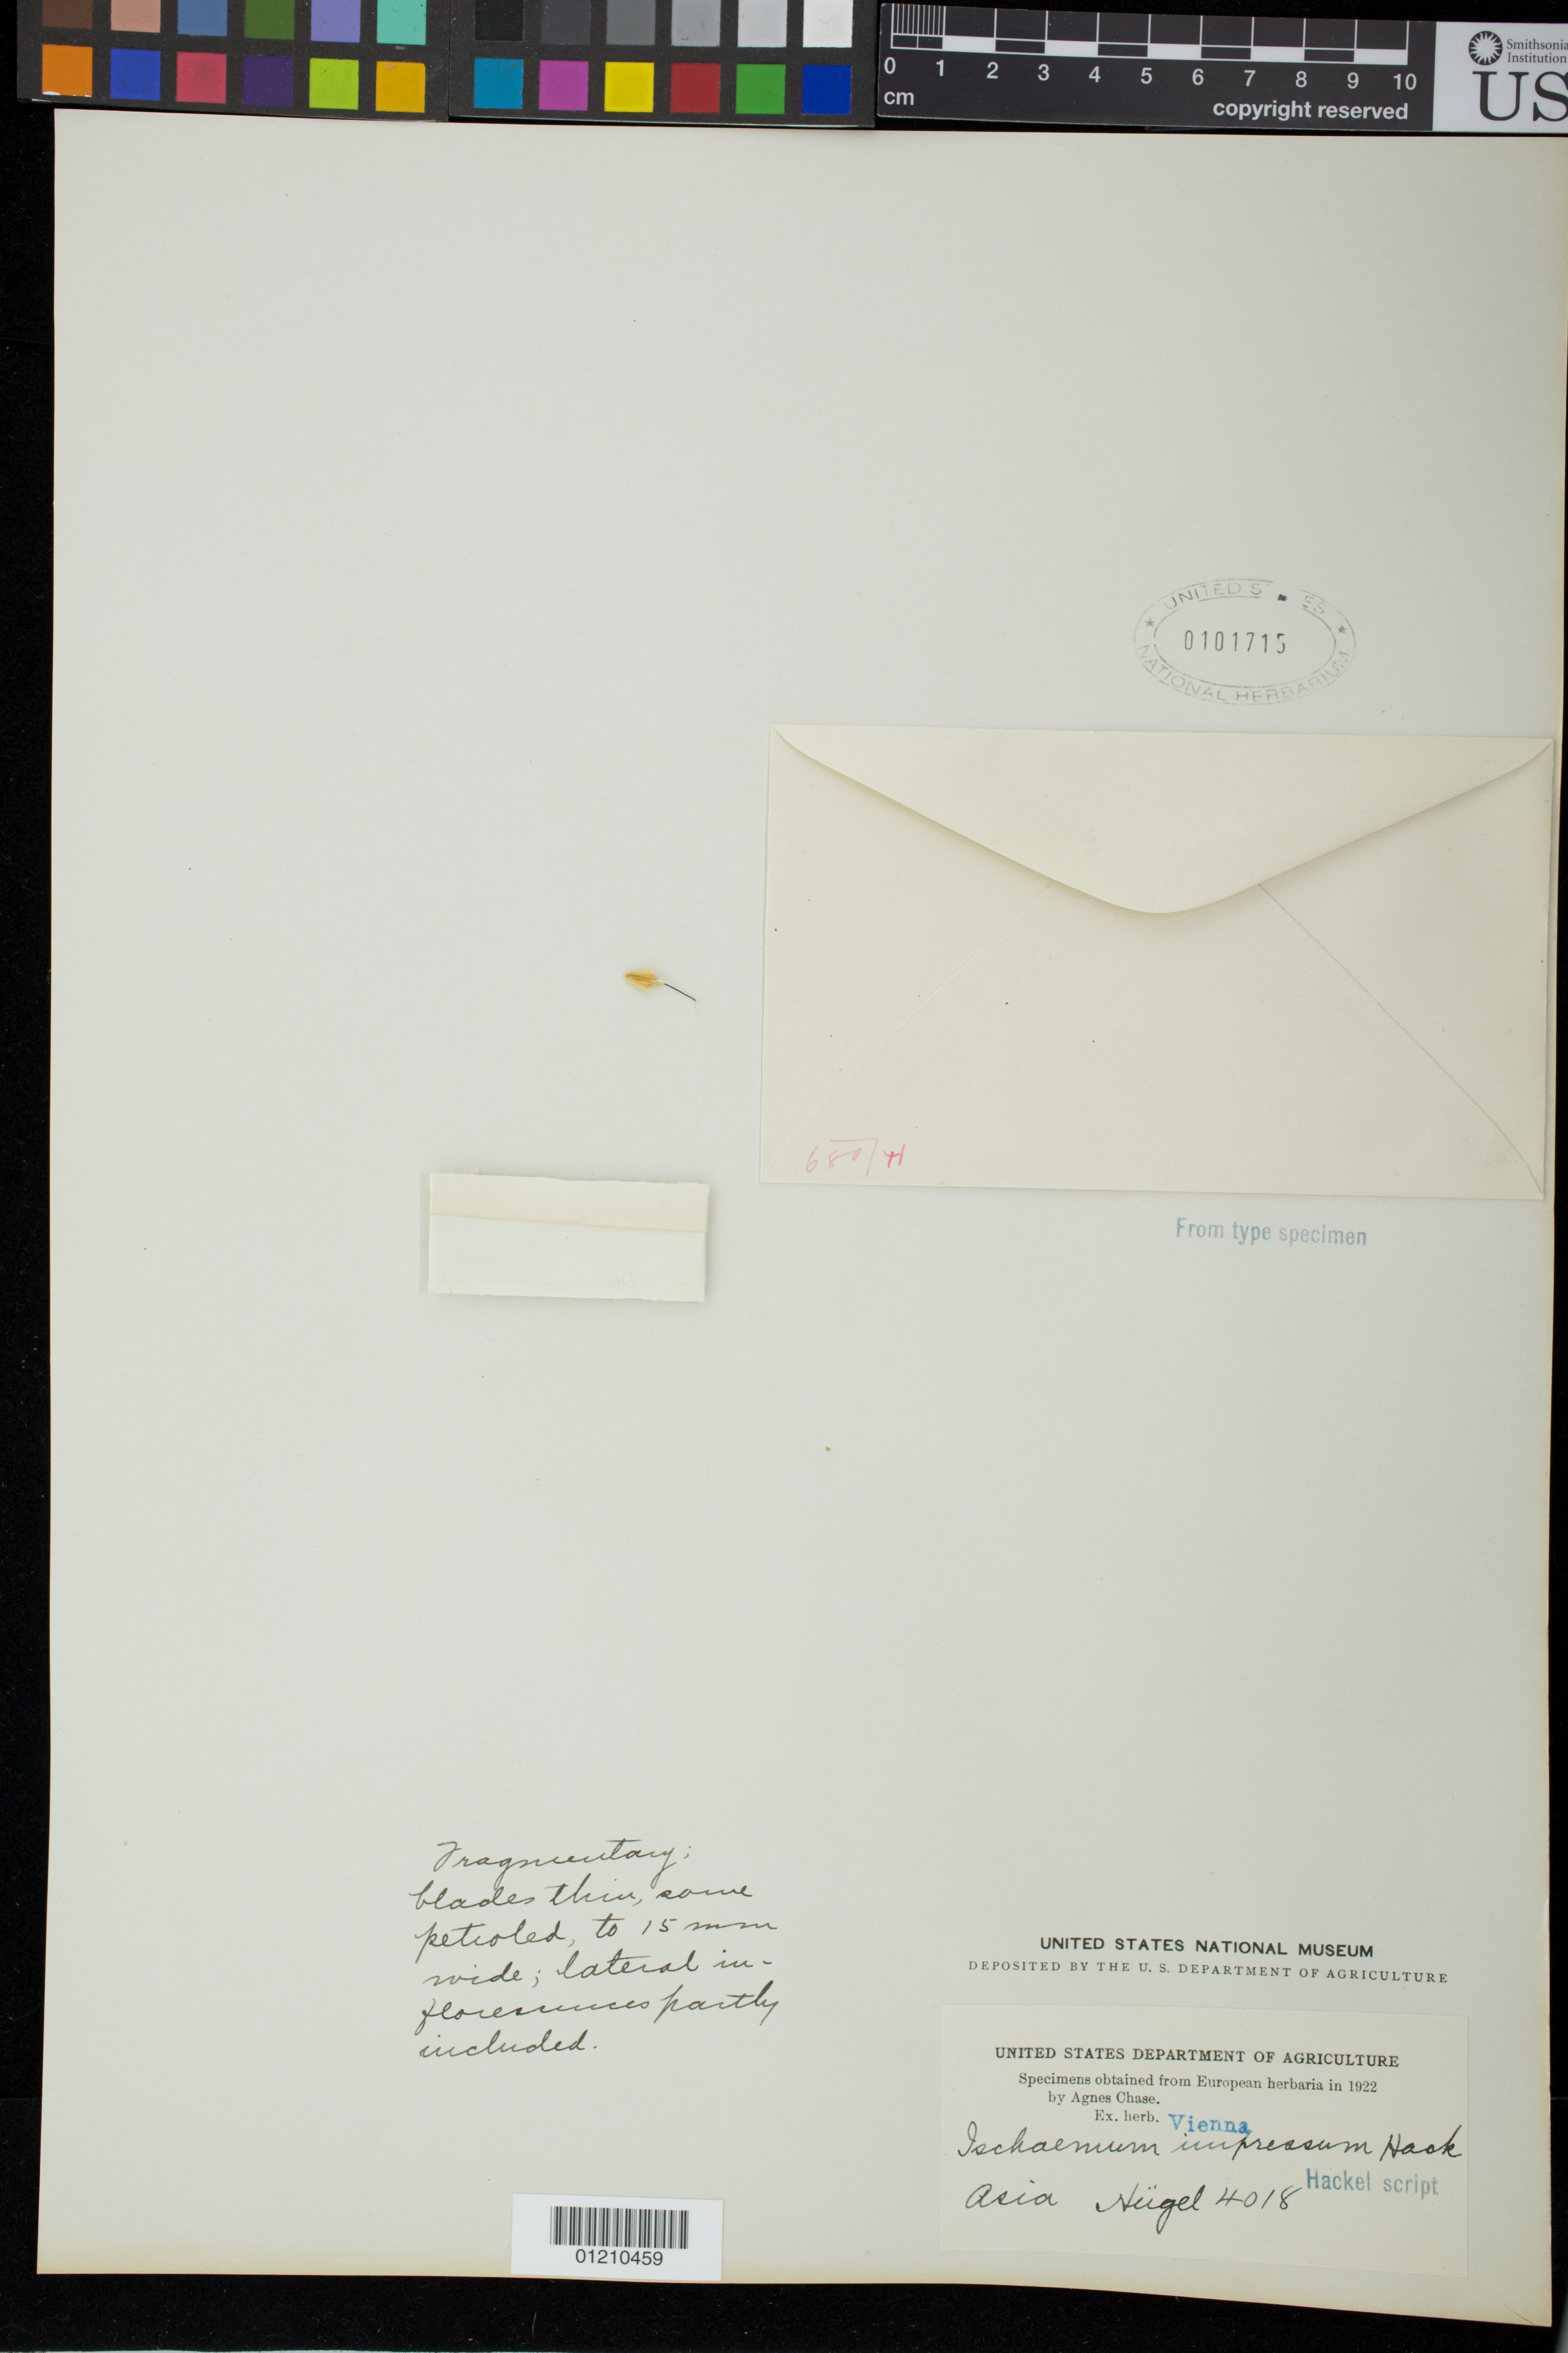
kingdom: Plantae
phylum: Tracheophyta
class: Liliopsida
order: Poales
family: Poaceae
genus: Ischaemum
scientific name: Ischaemum impressum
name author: Hack.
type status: Type Collection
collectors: Hugel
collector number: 4018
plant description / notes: Fragmentary material of type specimen ex herb.Vienna.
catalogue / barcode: US 101715